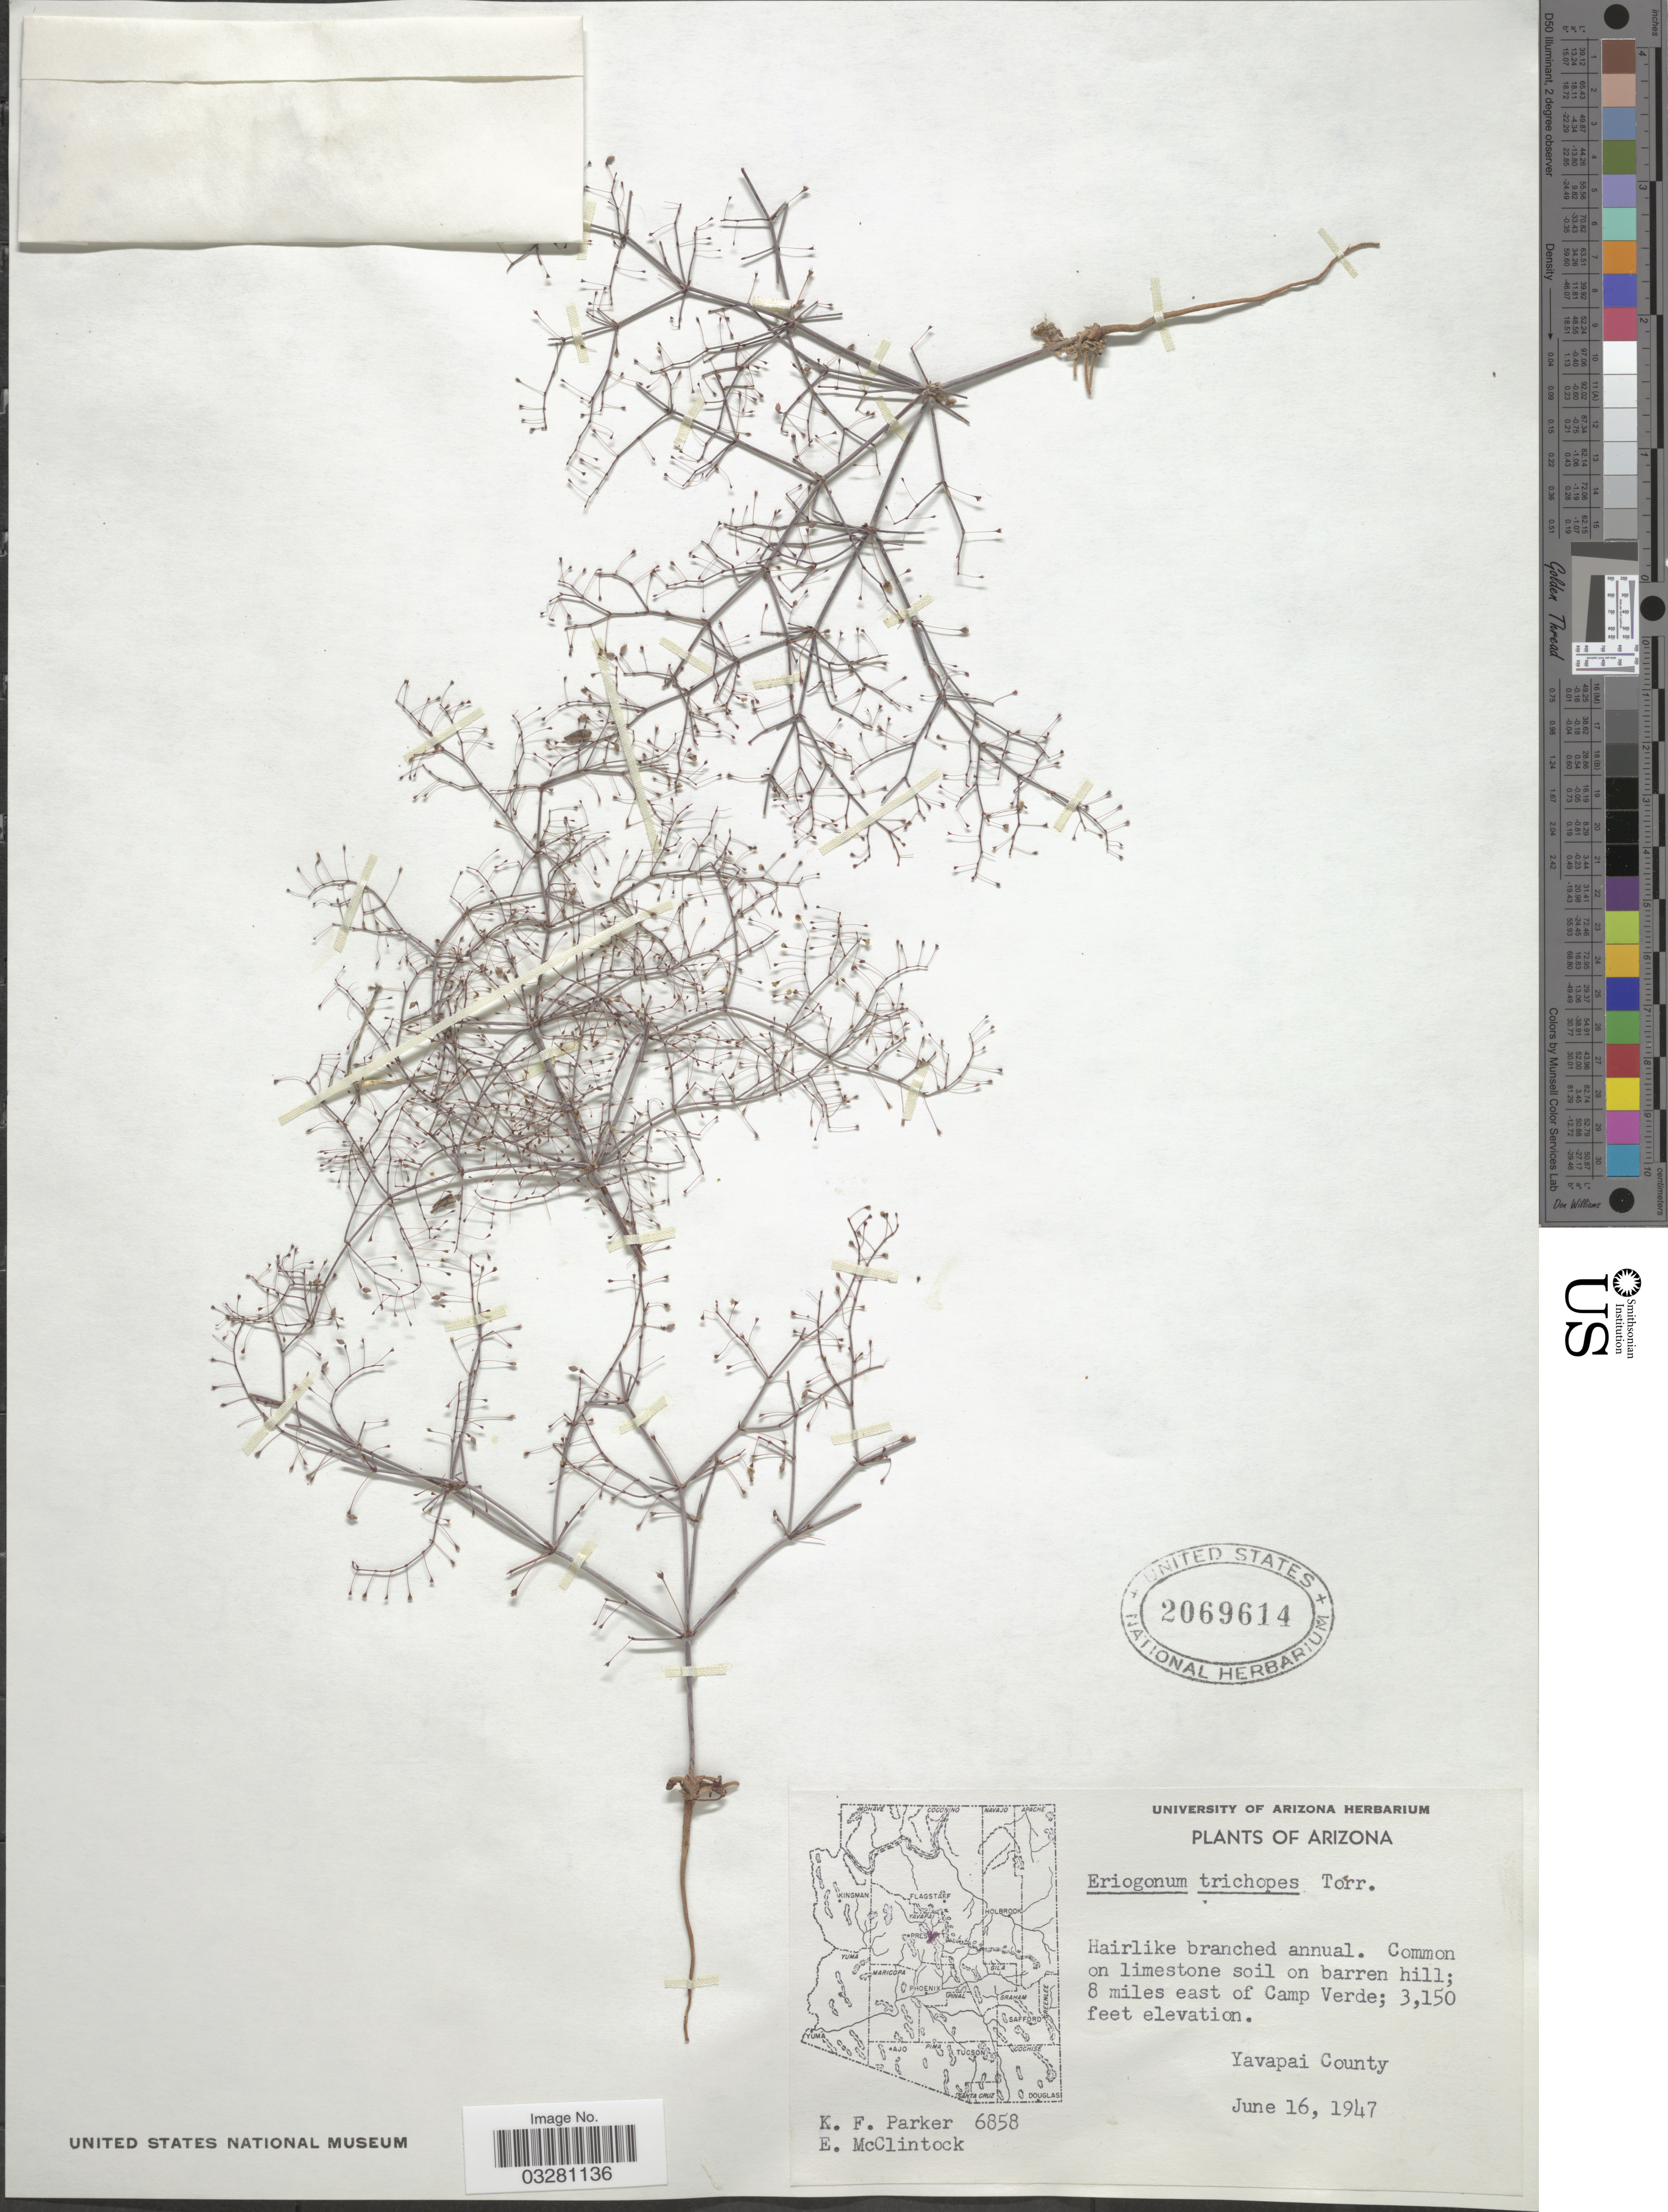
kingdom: Plantae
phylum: Tracheophyta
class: Magnoliopsida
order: Caryophyllales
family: Polygonaceae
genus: Eriogonum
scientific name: Eriogonum trichopes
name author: Torr.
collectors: K. F. Parker & E. McClintock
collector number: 6858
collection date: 1947-06-16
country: United States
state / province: Arizona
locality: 8 miles east of Camp Verde. Yavapai County.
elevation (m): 960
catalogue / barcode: US 2069614